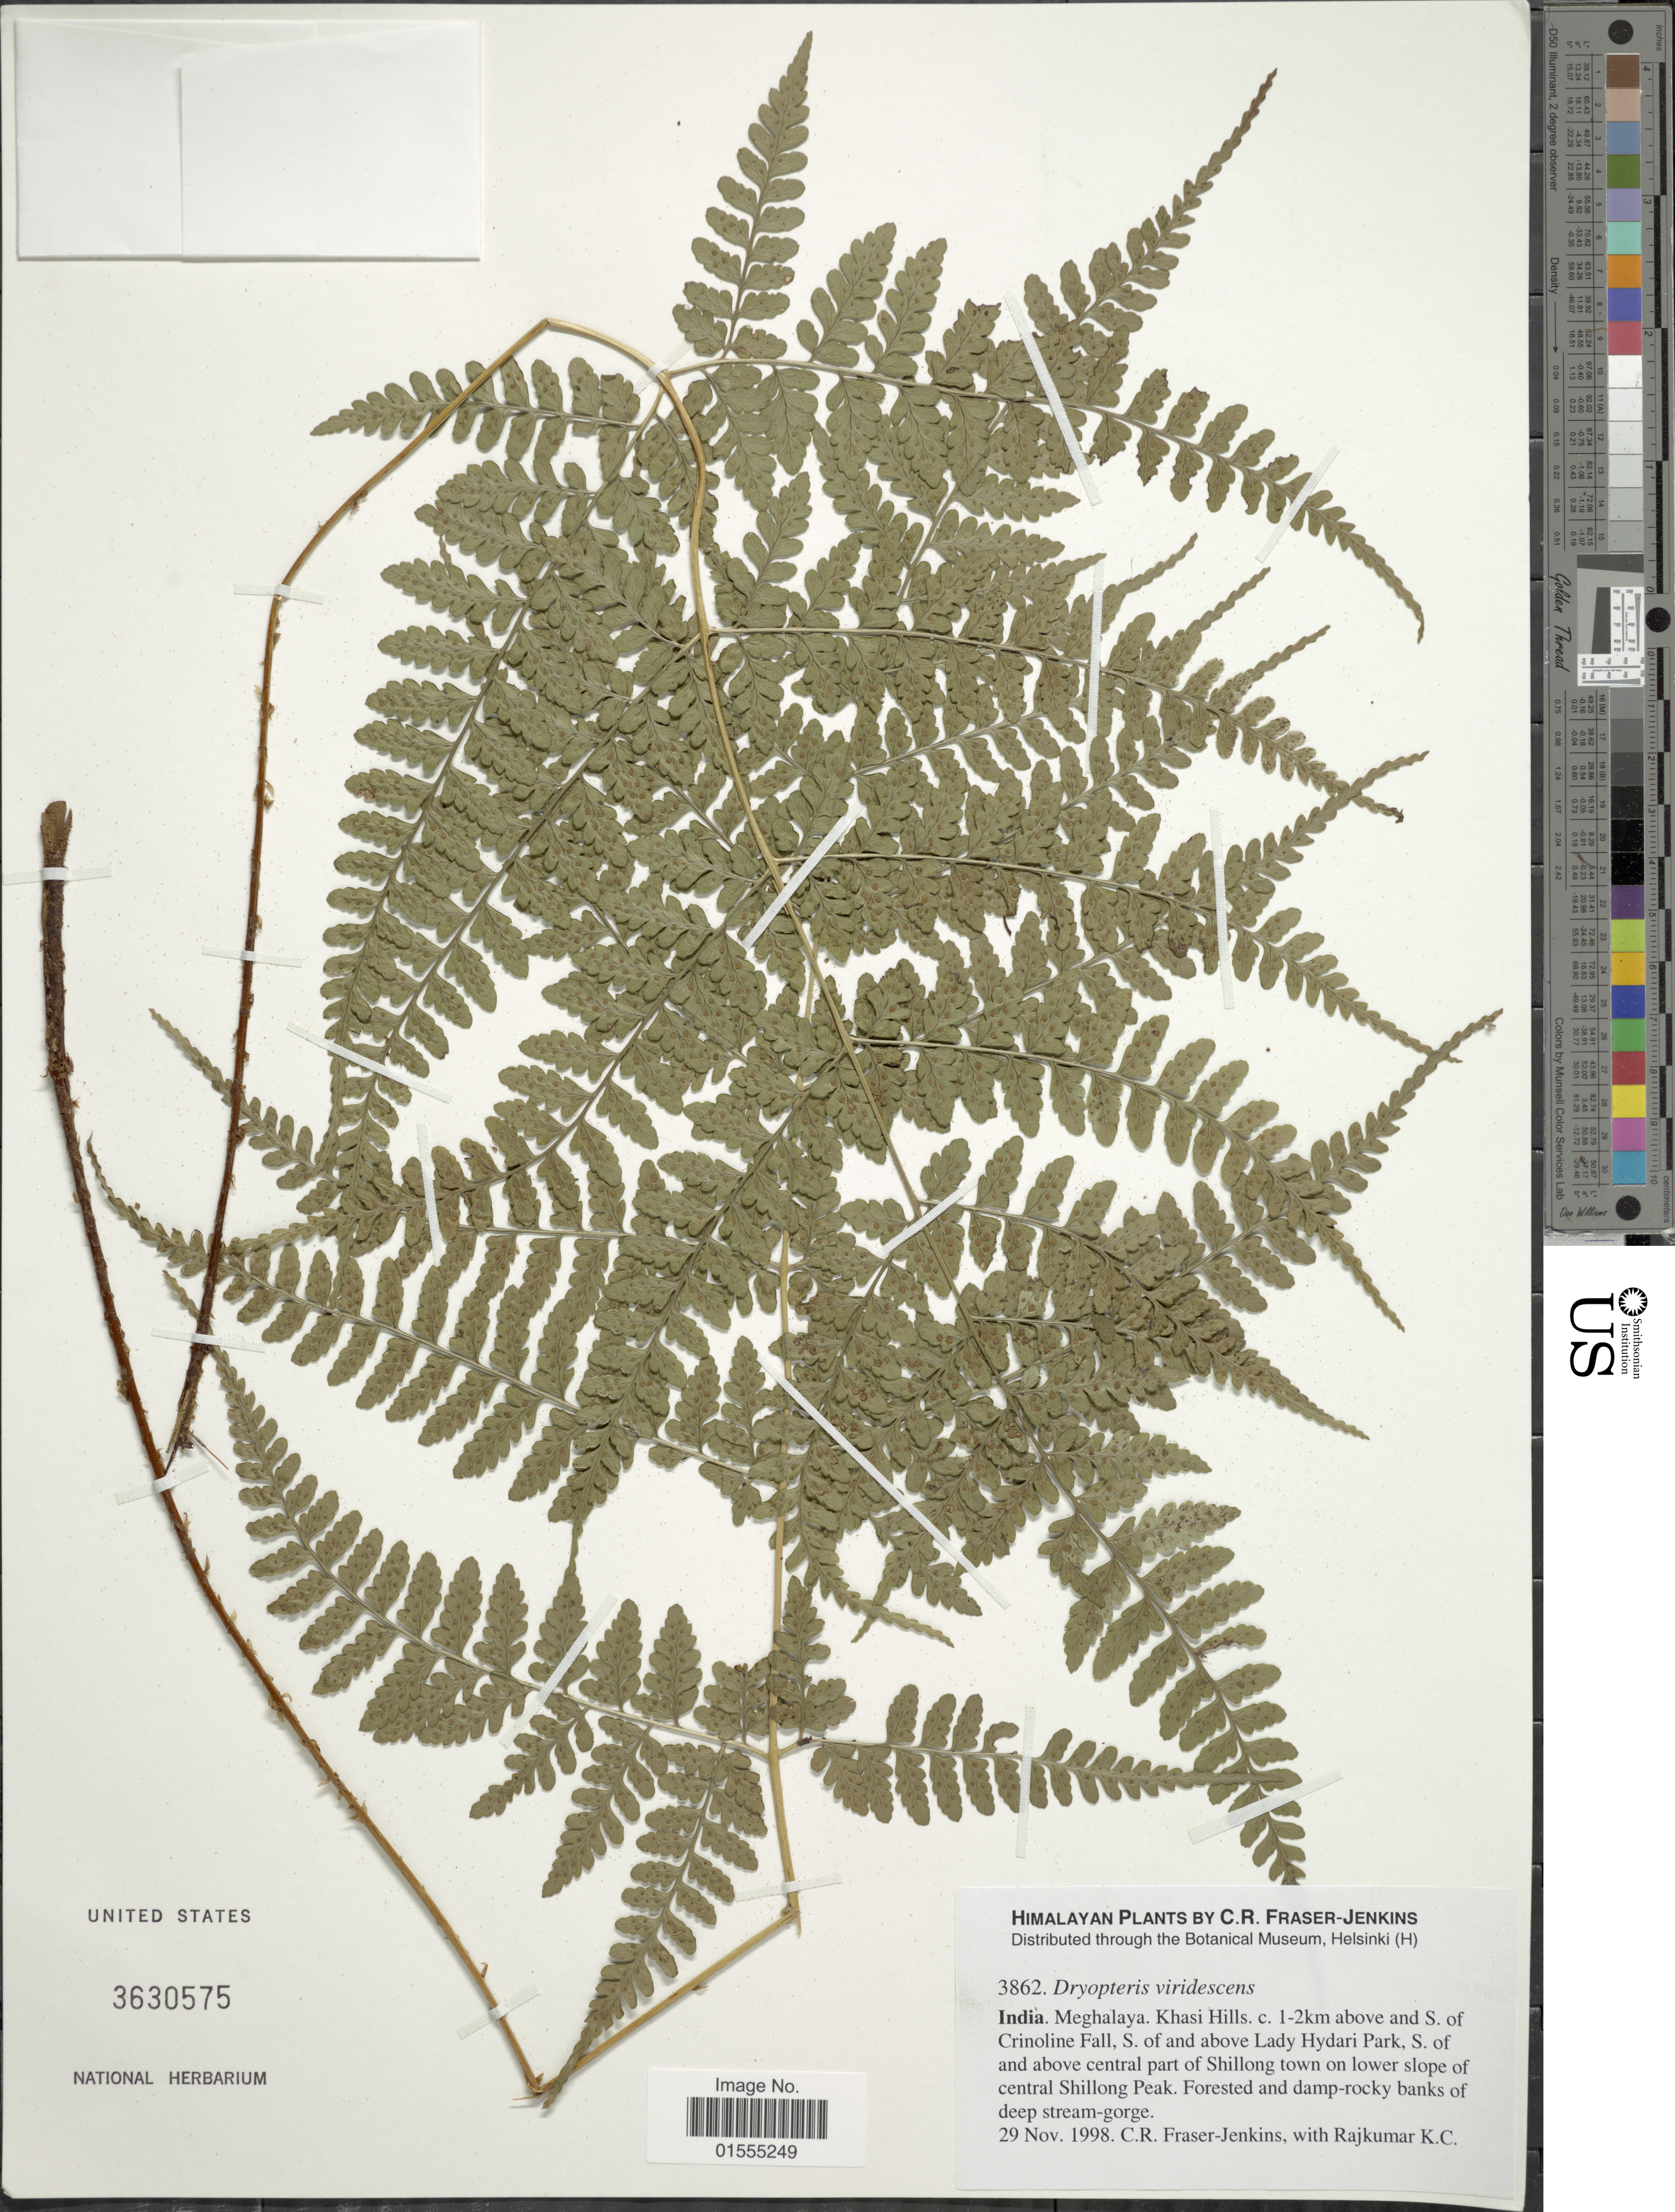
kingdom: Plantae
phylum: Tracheophyta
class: Polypodiopsida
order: Polypodiales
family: Dryopteridaceae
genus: Dryopteris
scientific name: Dryopteris viridescens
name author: (Baker) Kuntze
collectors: C. R. Fraser-Jenkins & K. Rajkumar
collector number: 3862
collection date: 1998-11-29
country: India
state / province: Meghalaya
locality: Khasi Hills. c. 1-2km above and S. of Crinoline Fall, S. of and above Lady Hydari Park, S. of and above central part of Shillong town on lower slope of central Shillong Peak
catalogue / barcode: US 3630575